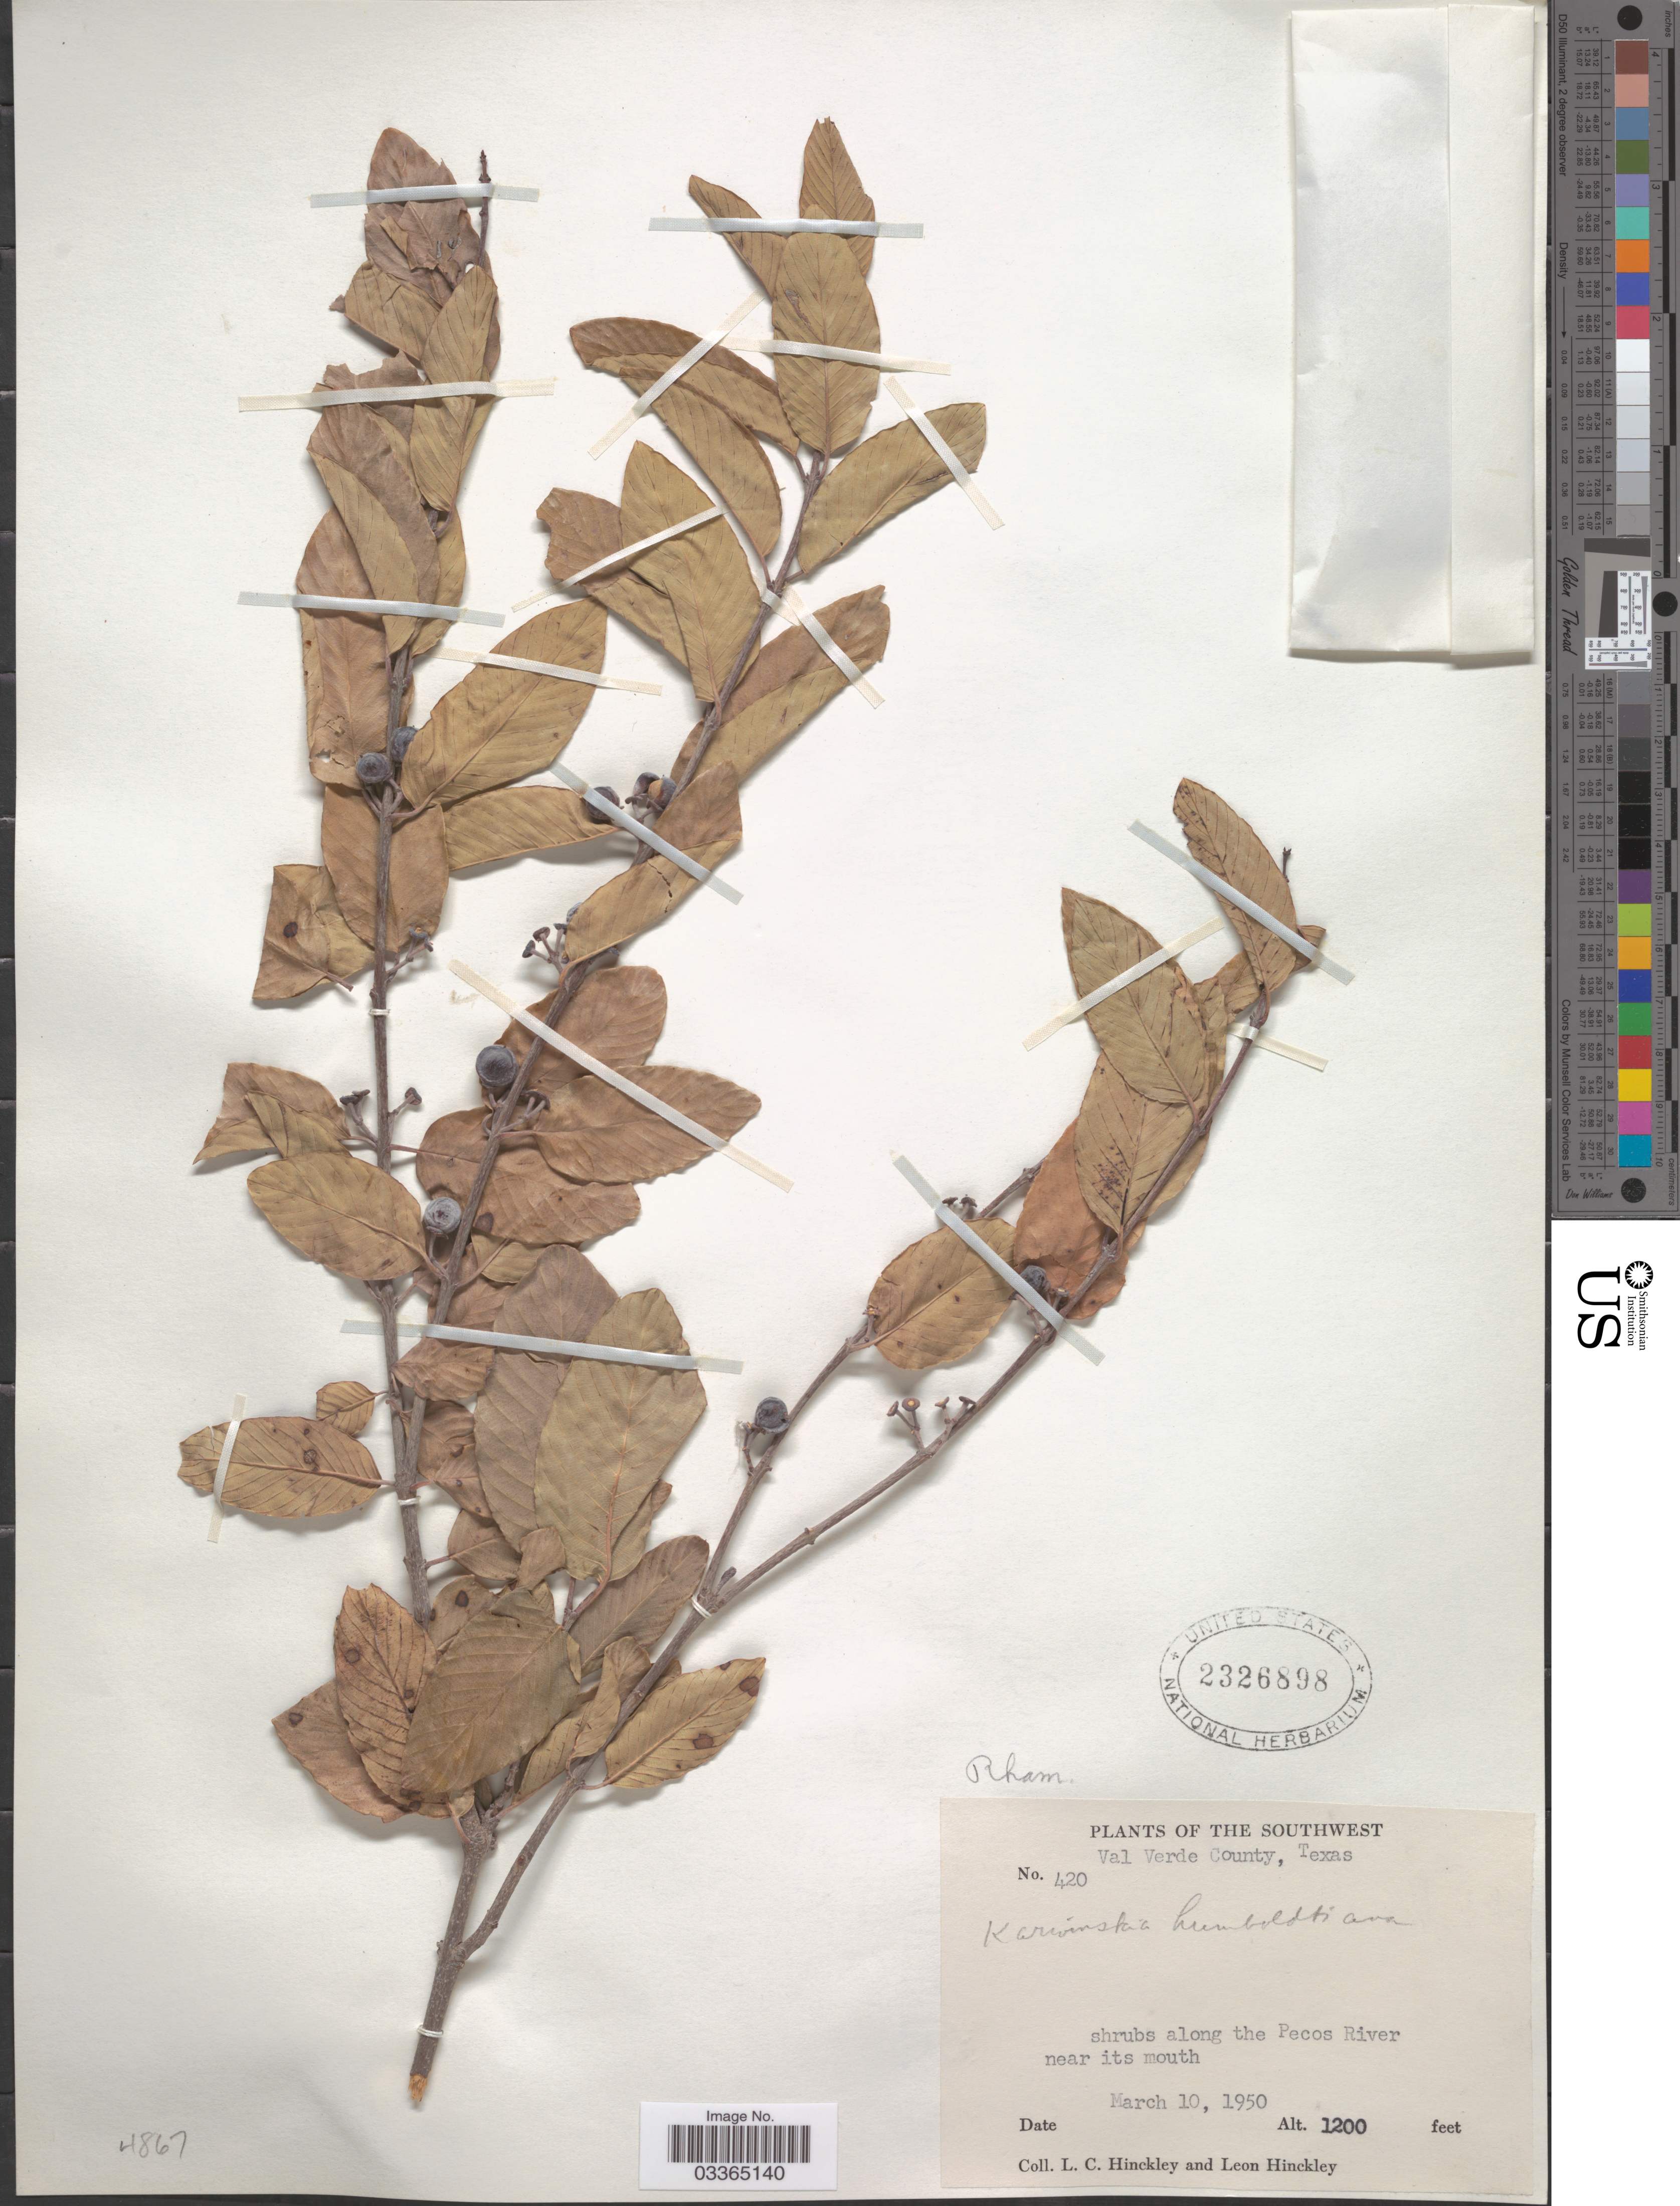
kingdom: Plantae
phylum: Tracheophyta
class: Magnoliopsida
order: Rosales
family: Rhamnaceae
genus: Karwinskia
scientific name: Karwinskia humboldtiana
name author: (Schult.) Zucc.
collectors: L. Hinckley & L. Hinckley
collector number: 420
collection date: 1950-03-10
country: United States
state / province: Texas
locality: Val Verde County. Shrubs along the Pecos River near its mouth.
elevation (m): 366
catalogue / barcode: US 2326898